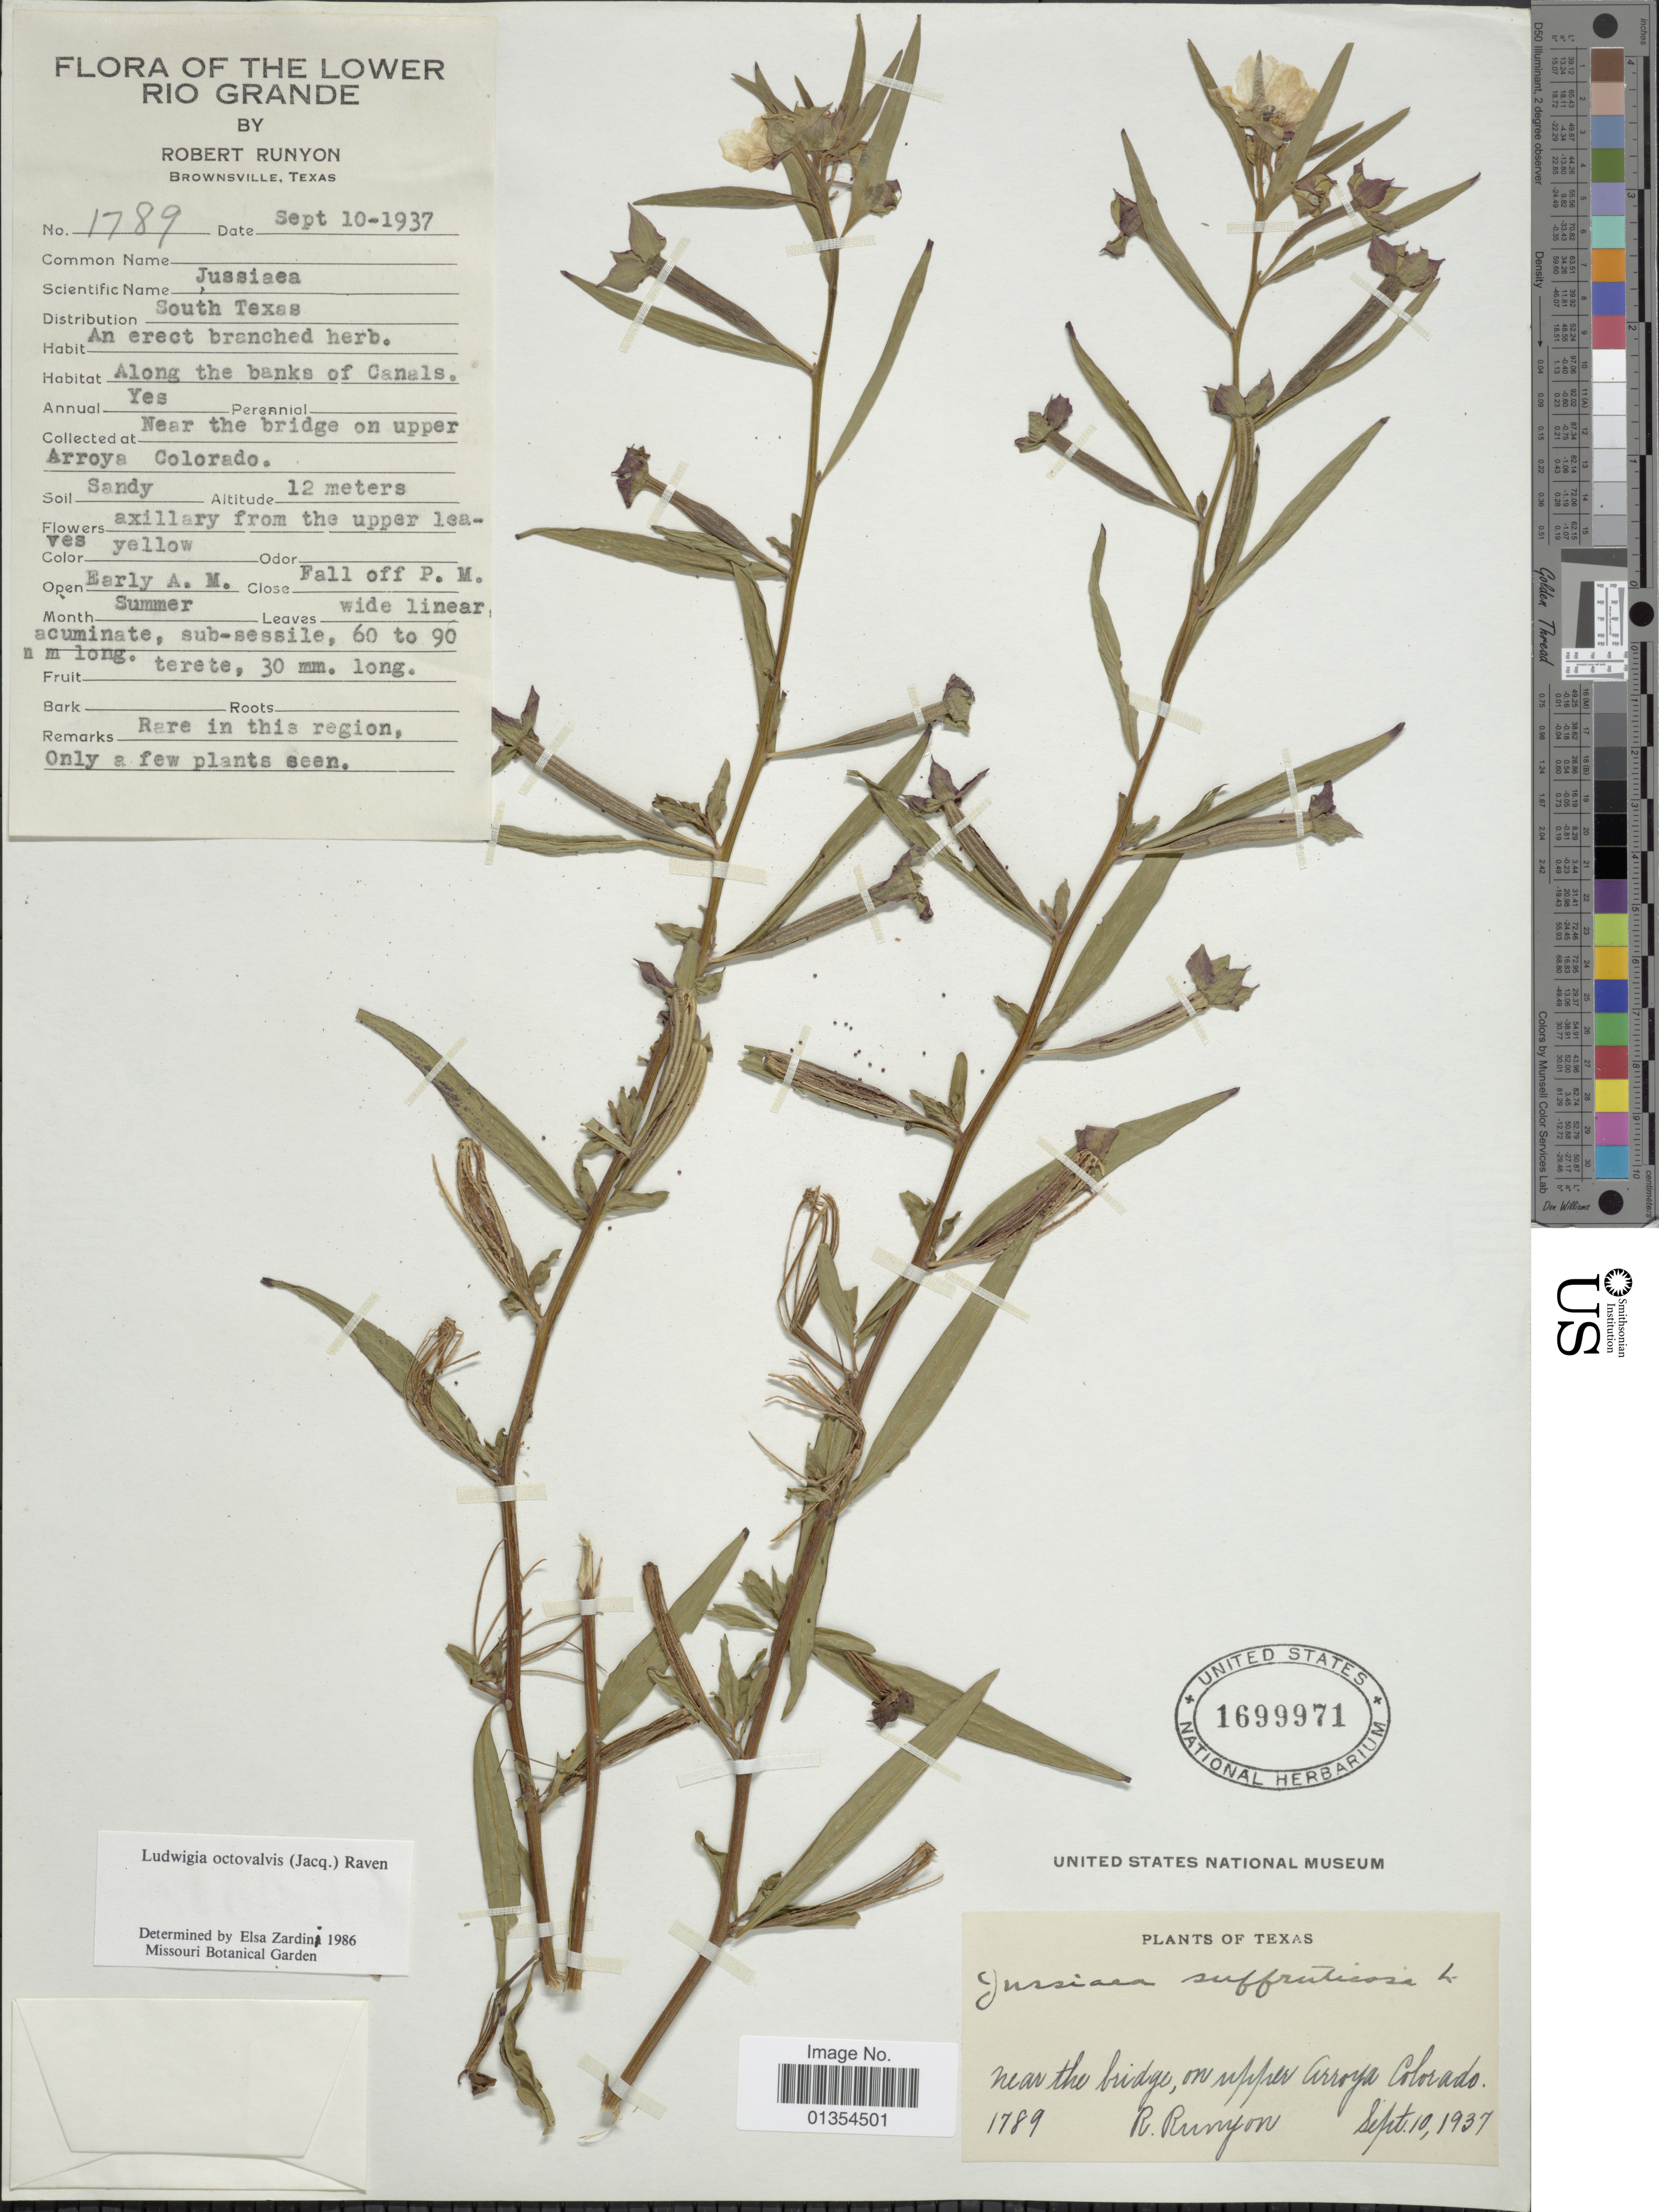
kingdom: Plantae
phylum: Tracheophyta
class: Magnoliopsida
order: Myrtales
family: Onagraceae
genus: Ludwigia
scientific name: Ludwigia octovalvis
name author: (Jacq.) P.H. Raven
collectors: R. Runyon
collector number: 1789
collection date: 1937-09-10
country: United States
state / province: Texas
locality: On upper Arroya Colorado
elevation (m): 12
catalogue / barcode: US 1699971